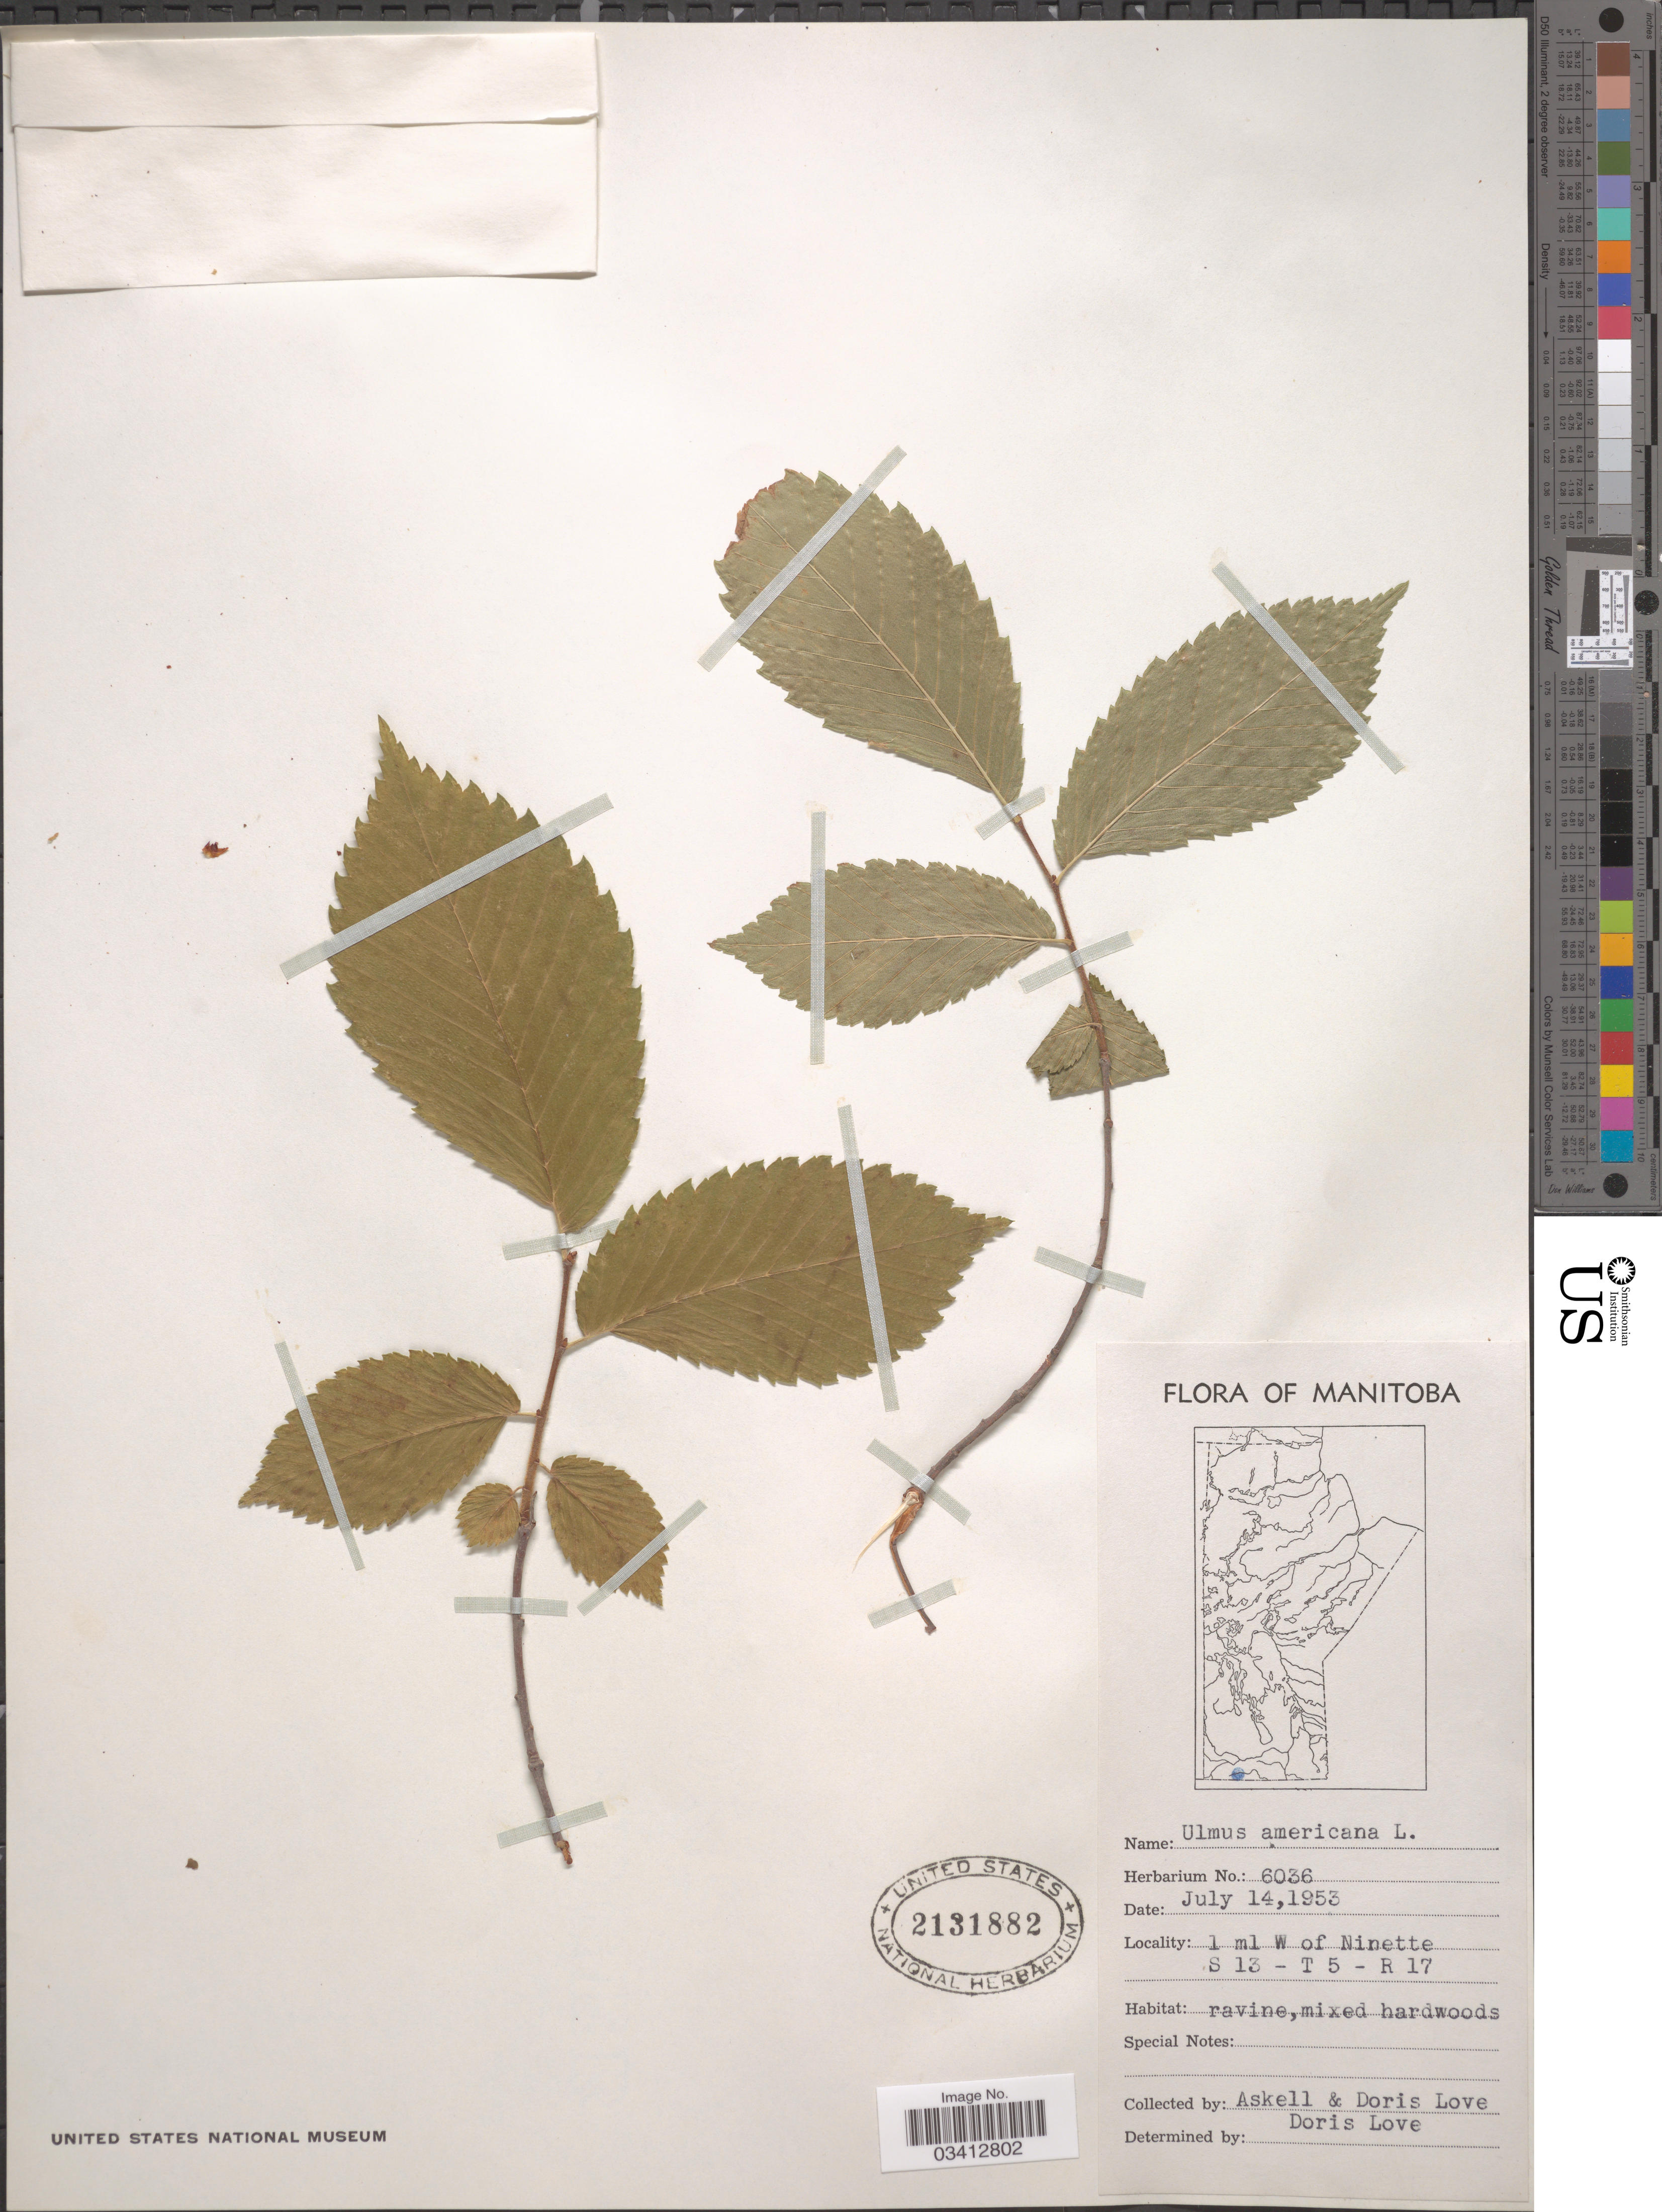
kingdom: Plantae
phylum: Tracheophyta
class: Magnoliopsida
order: Rosales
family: Ulmaceae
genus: Ulmus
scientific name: Ulmus americana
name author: L.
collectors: Á. Löve & D. Löve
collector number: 6036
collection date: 1953-07-14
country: Canada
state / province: Manitoba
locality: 1 ml W of Ninette. S 13 - T 5 - R 17.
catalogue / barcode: US 2131882